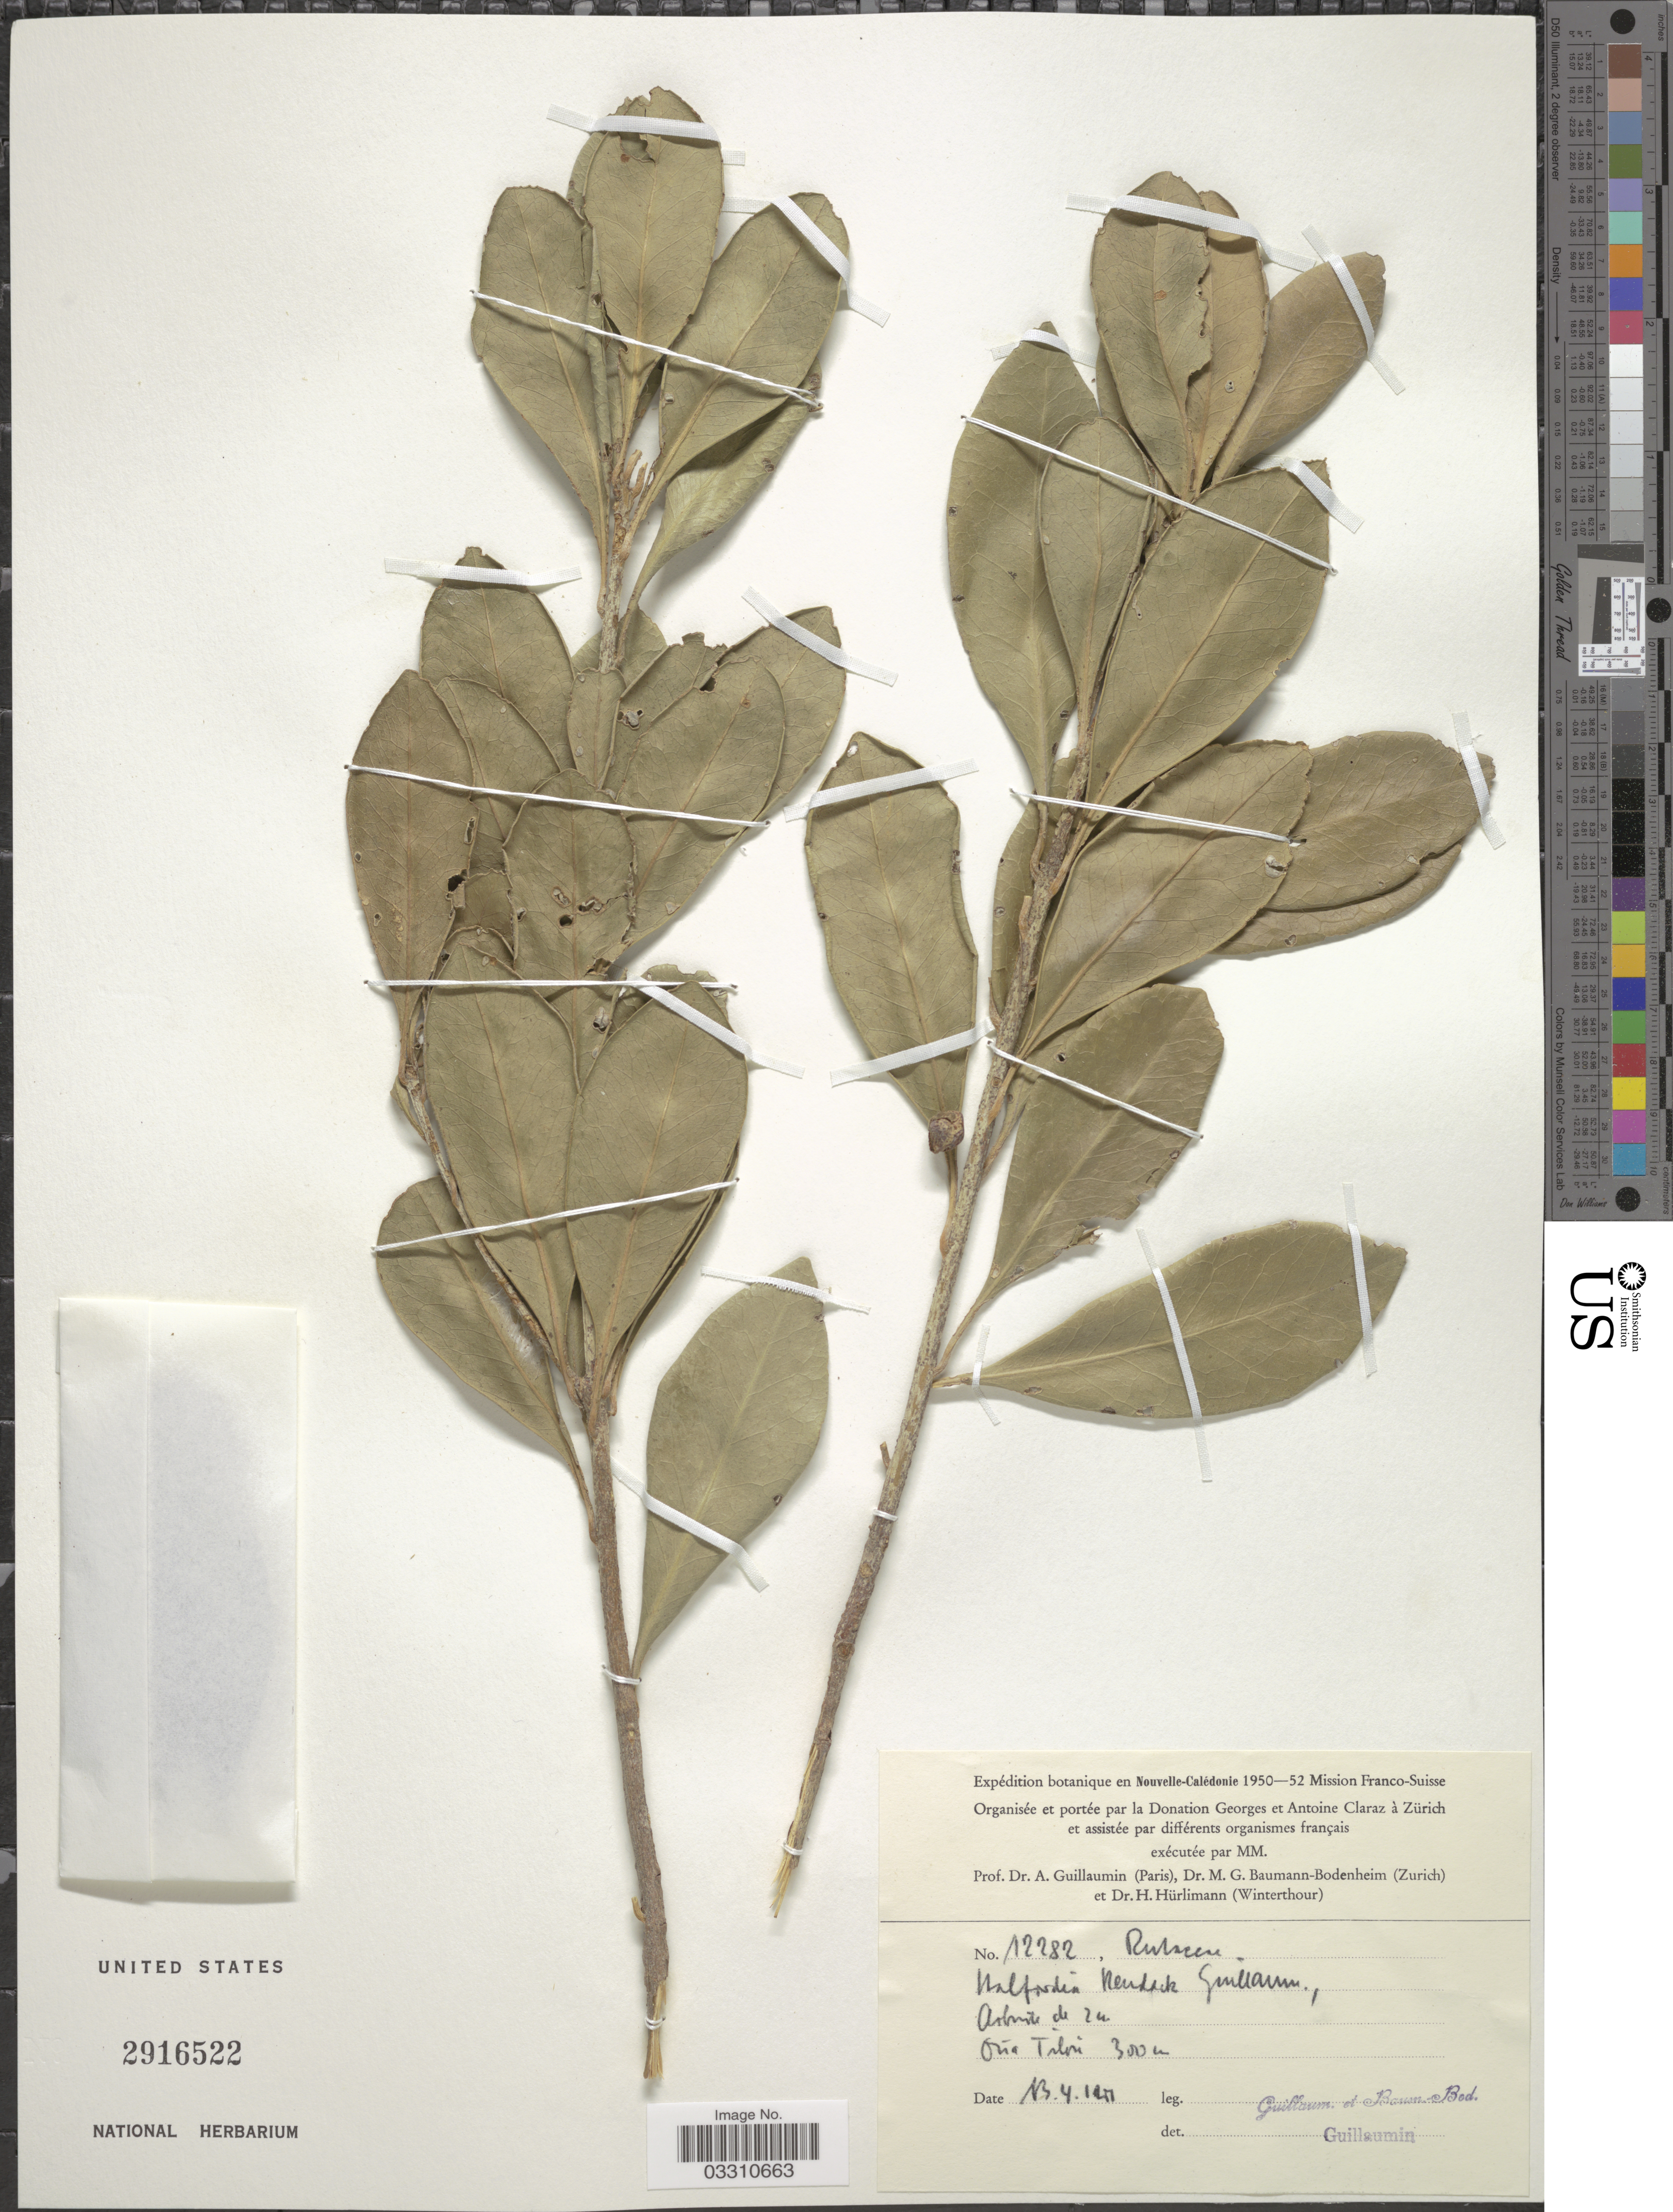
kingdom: Plantae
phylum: Tracheophyta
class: Magnoliopsida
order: Sapindales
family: Rutaceae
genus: Halfordia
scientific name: Halfordia kendack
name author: (Montrouz.) Guillaumin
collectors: A. Guillaumin & M. G. Baumann-Bodenheim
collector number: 12282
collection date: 1951-04-13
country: New Caledonia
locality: Ona Tilón.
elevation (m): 300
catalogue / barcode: US 2916522